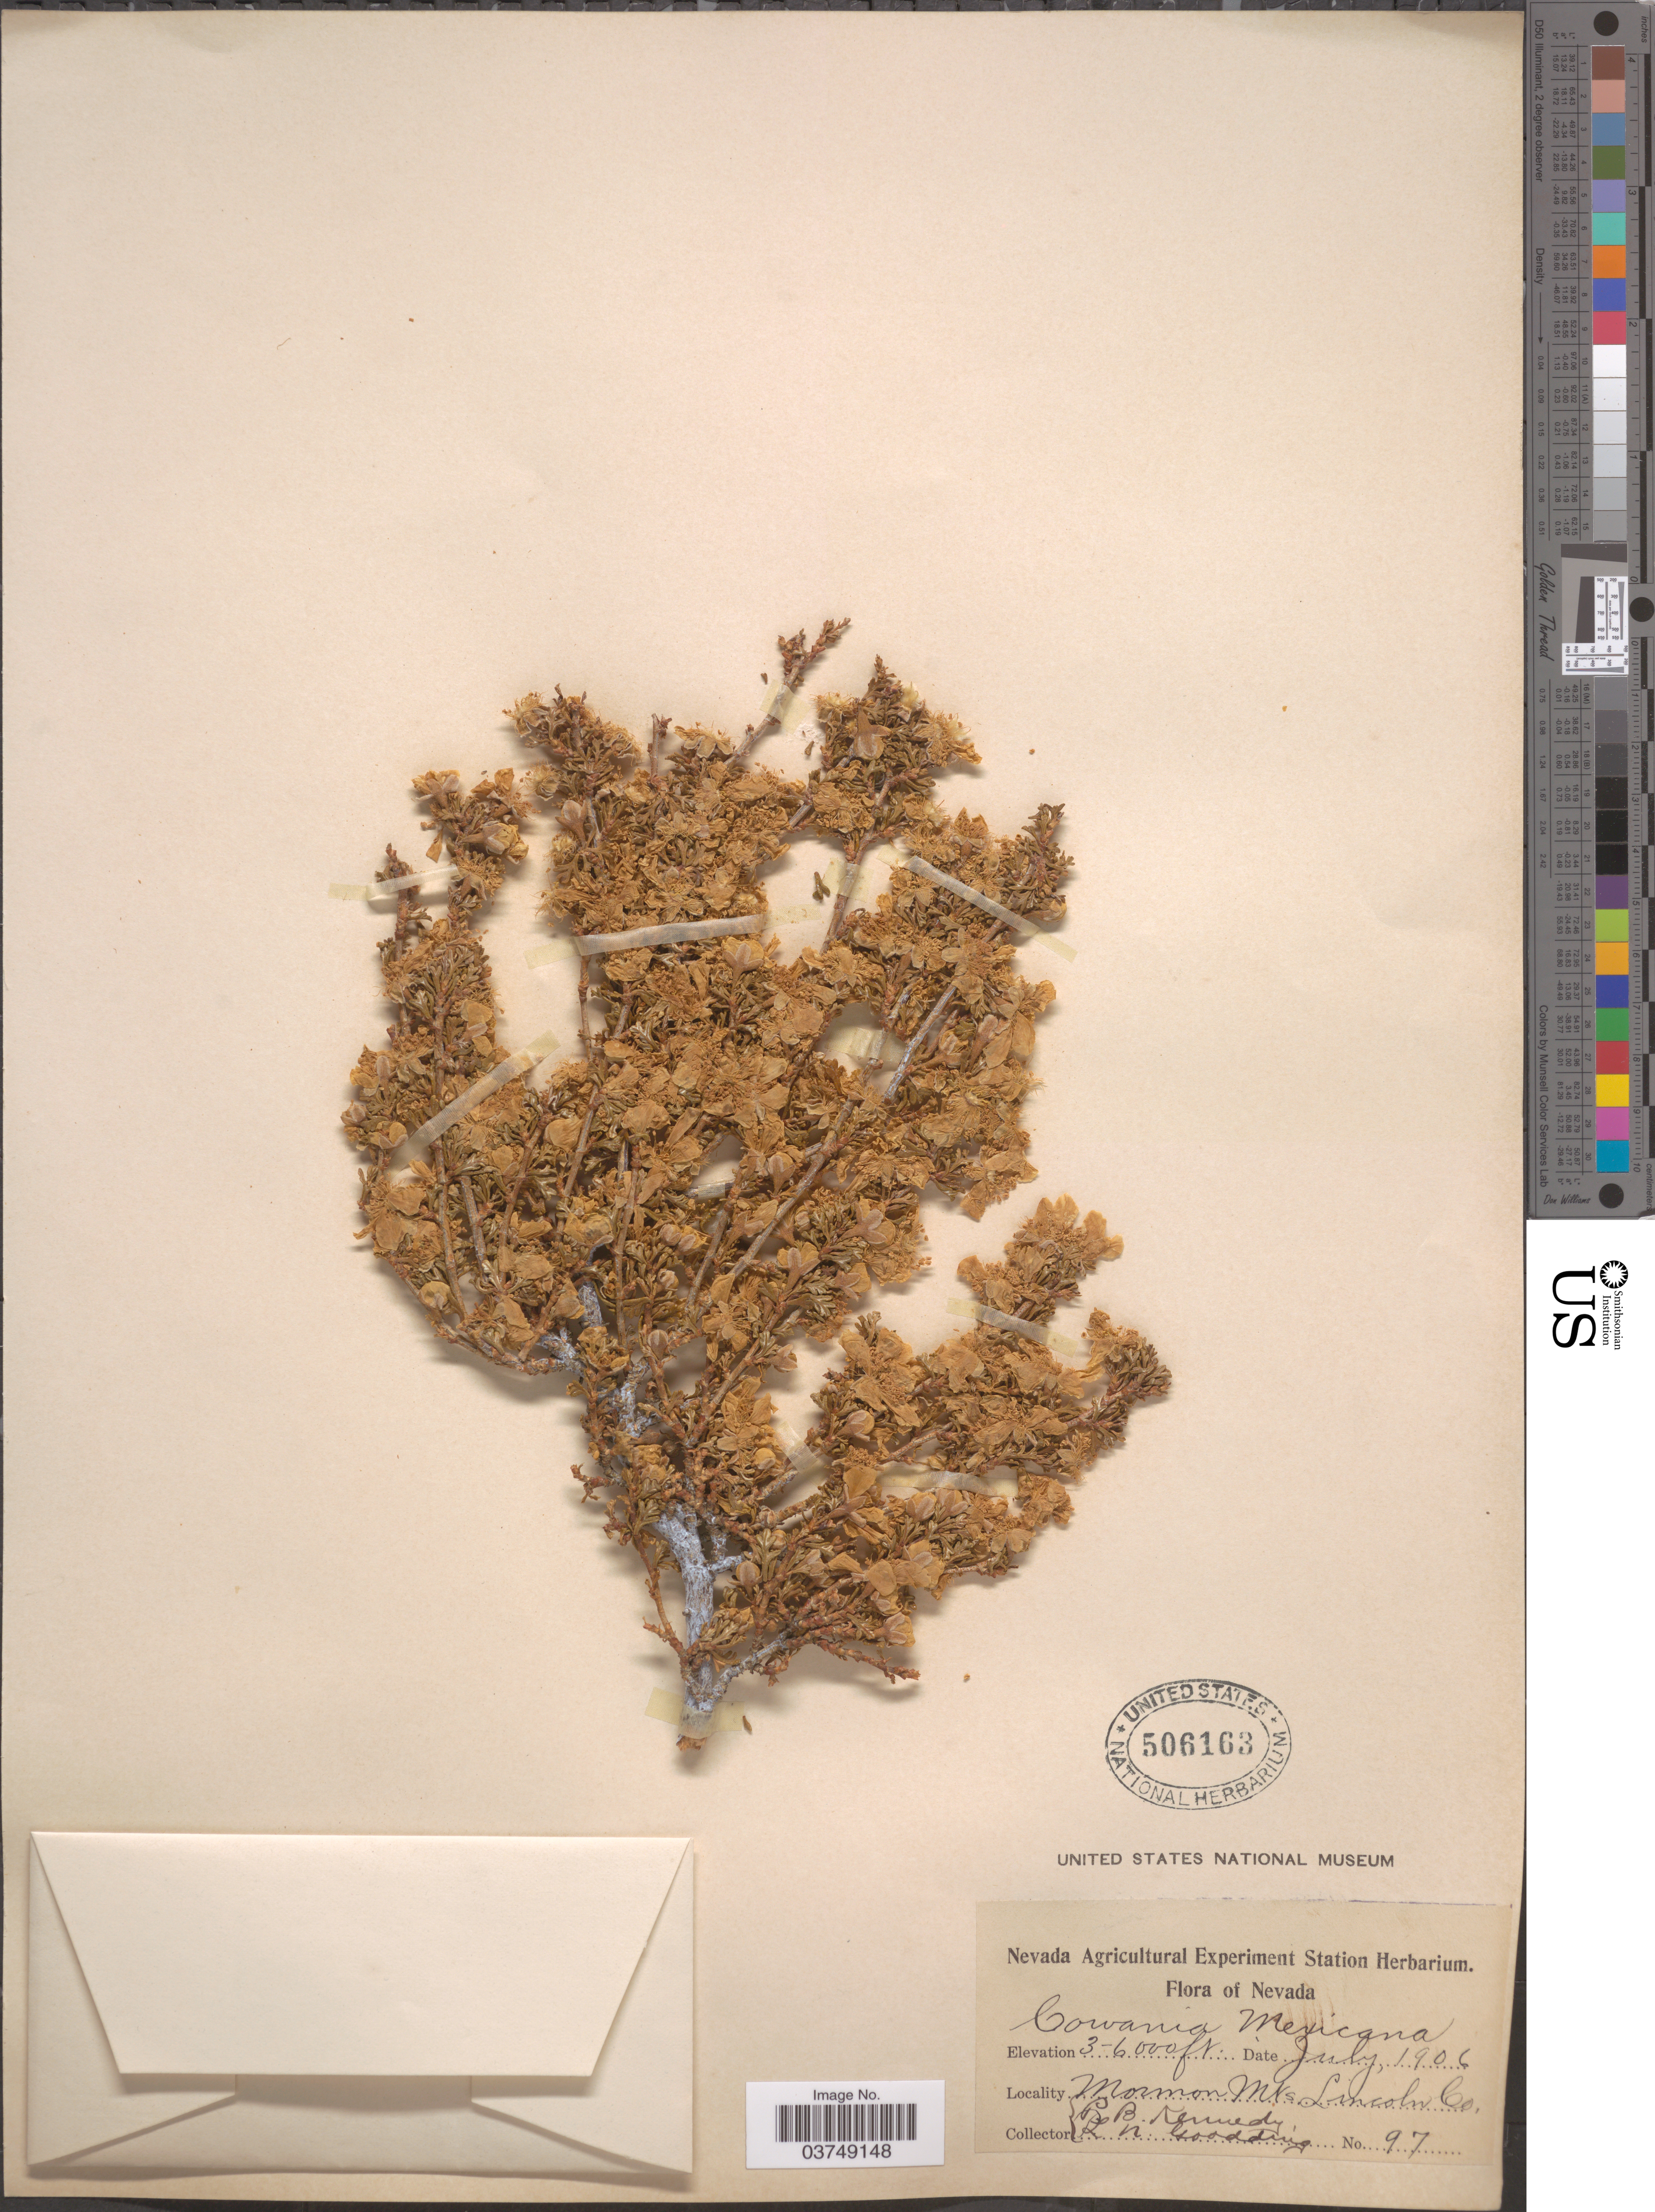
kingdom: Plantae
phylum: Tracheophyta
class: Magnoliopsida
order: Rosales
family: Rosaceae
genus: Purshia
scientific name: Purshia stansburyana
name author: (Torr.) Henrickson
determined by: Strong, Mark T., (BOT), Smithsonian Institution - National Museum of Natural History (UNITED STATES)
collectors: P. B. Kennedy & L. N. Goodding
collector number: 97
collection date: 1906-07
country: United States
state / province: Nevada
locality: Mormon Mts. Lincoln Co.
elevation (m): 914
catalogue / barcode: US 506163